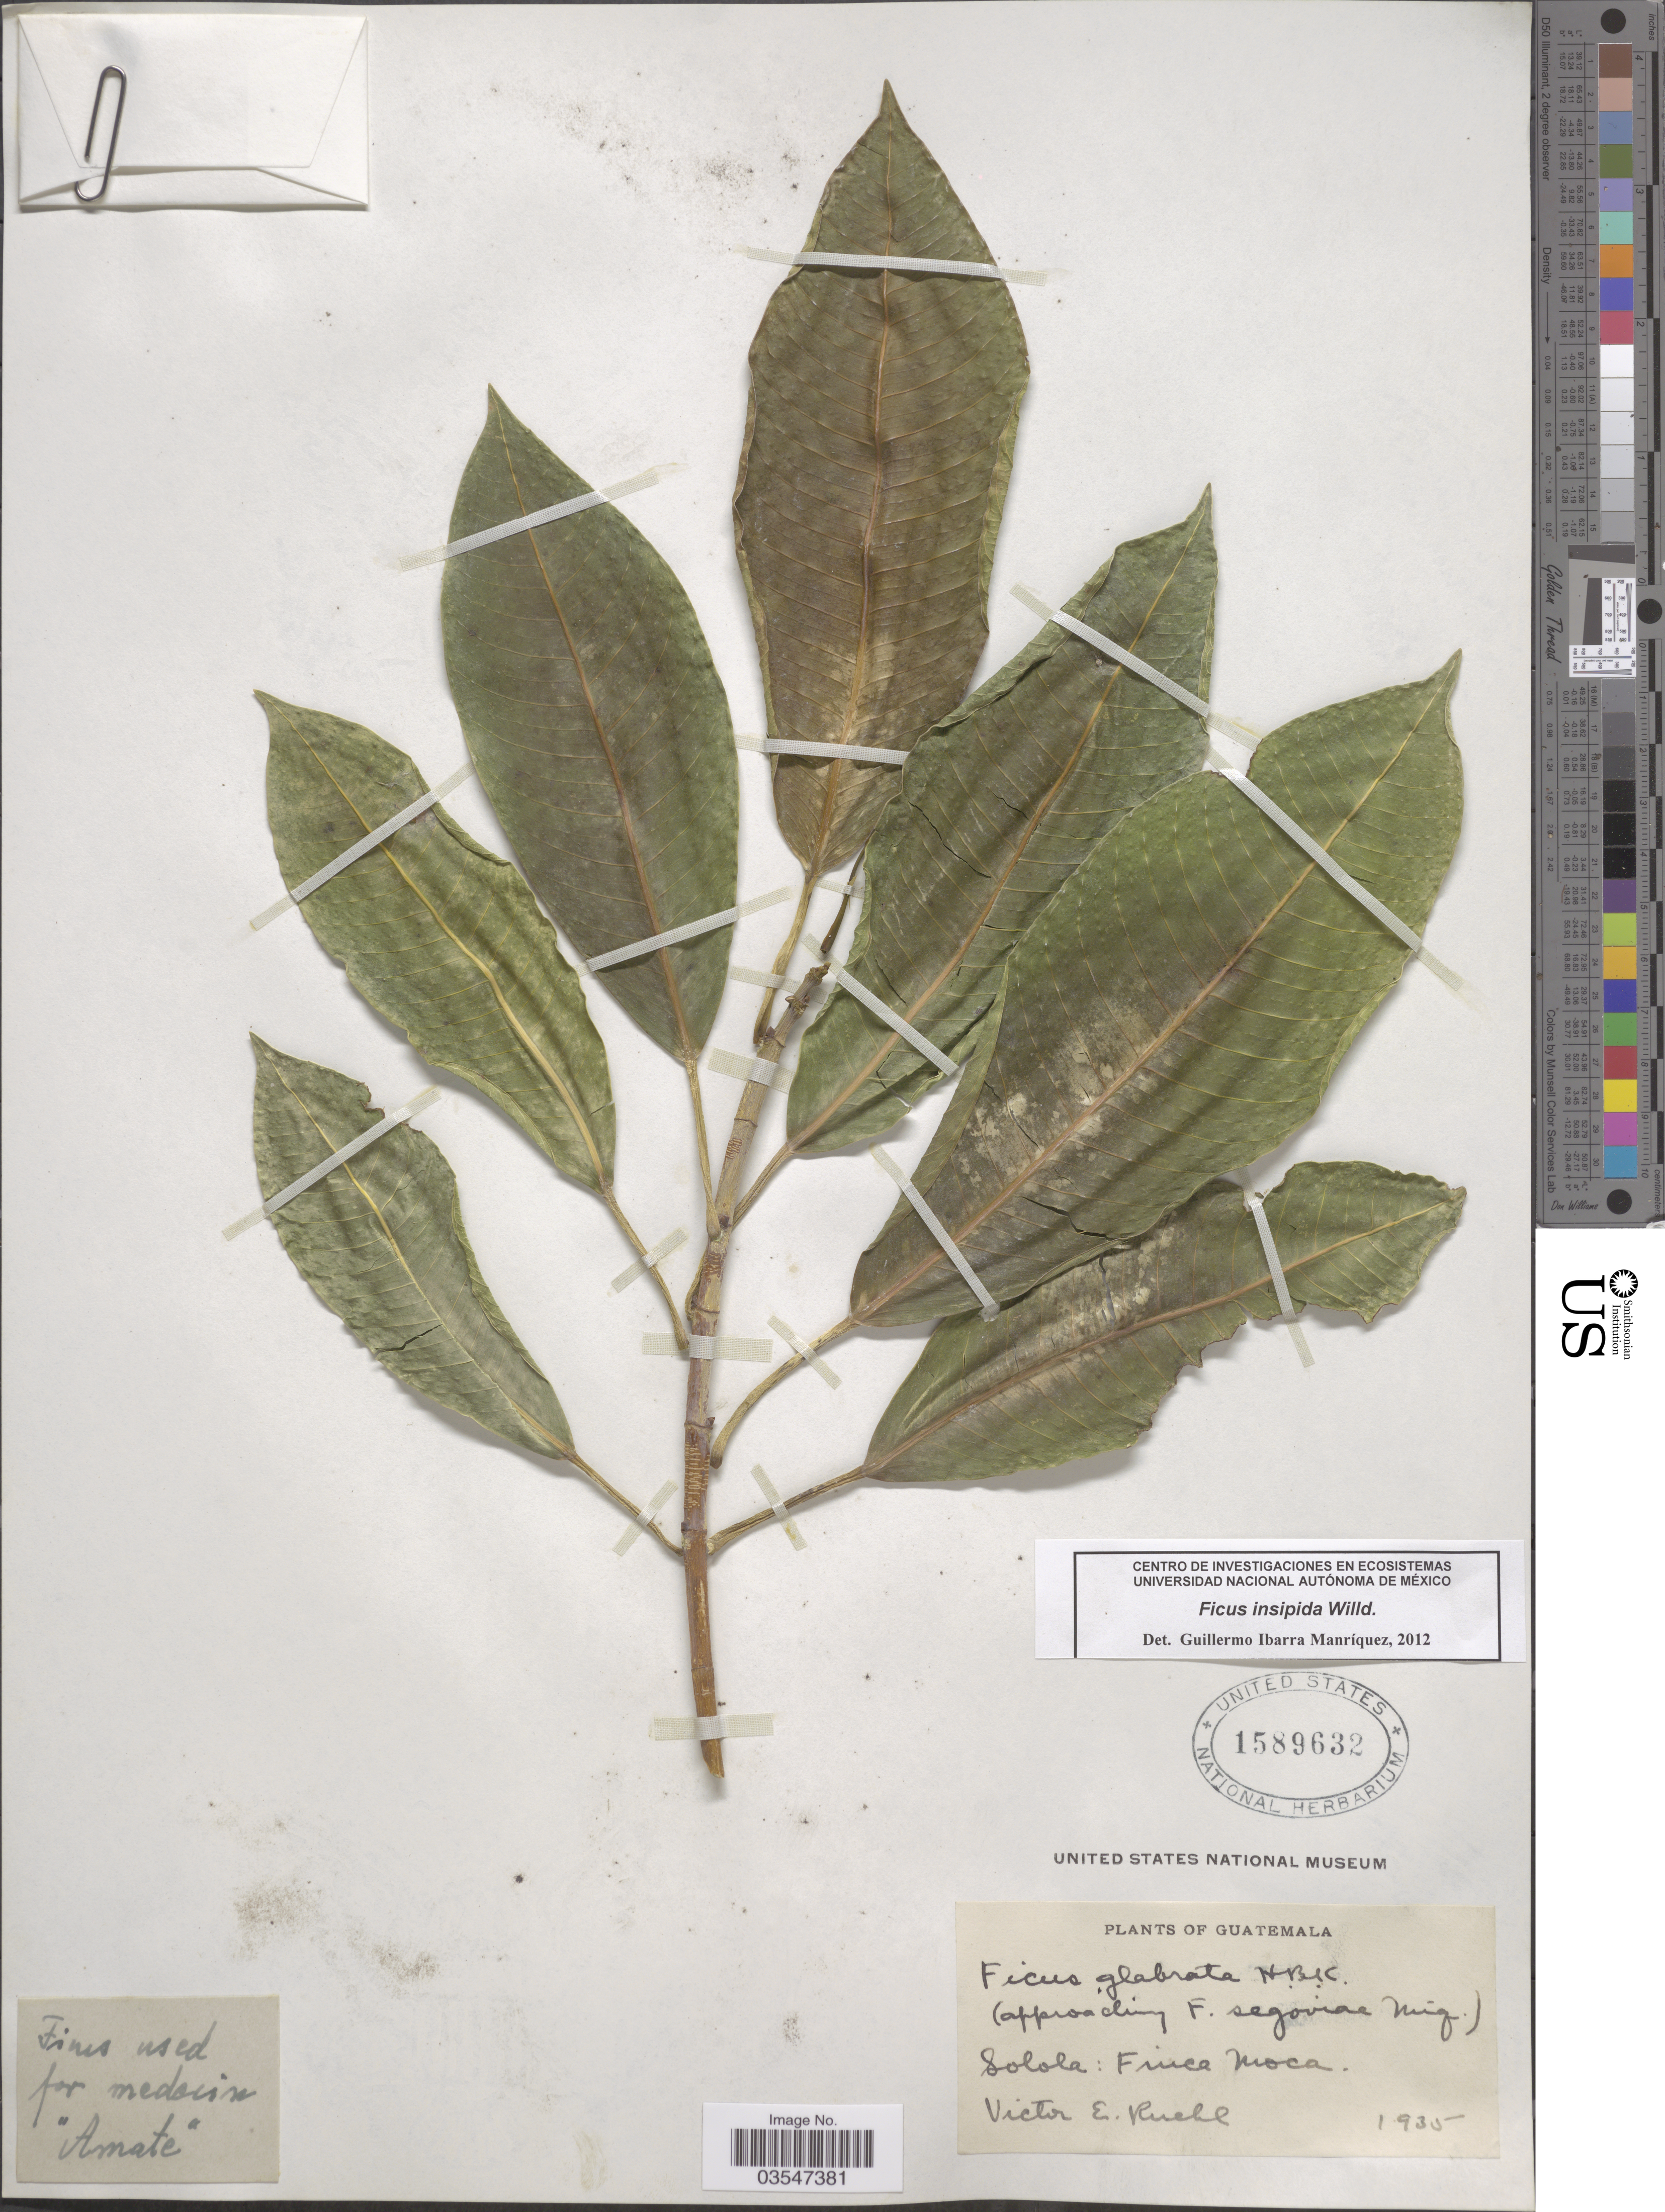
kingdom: Plantae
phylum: Tracheophyta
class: Magnoliopsida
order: Rosales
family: Moraceae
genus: Ficus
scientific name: Ficus insipida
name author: Willd.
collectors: V. Ruehl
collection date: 1935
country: Guatemala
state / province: Solola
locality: Solola: Finca Moca.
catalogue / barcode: US 1589632